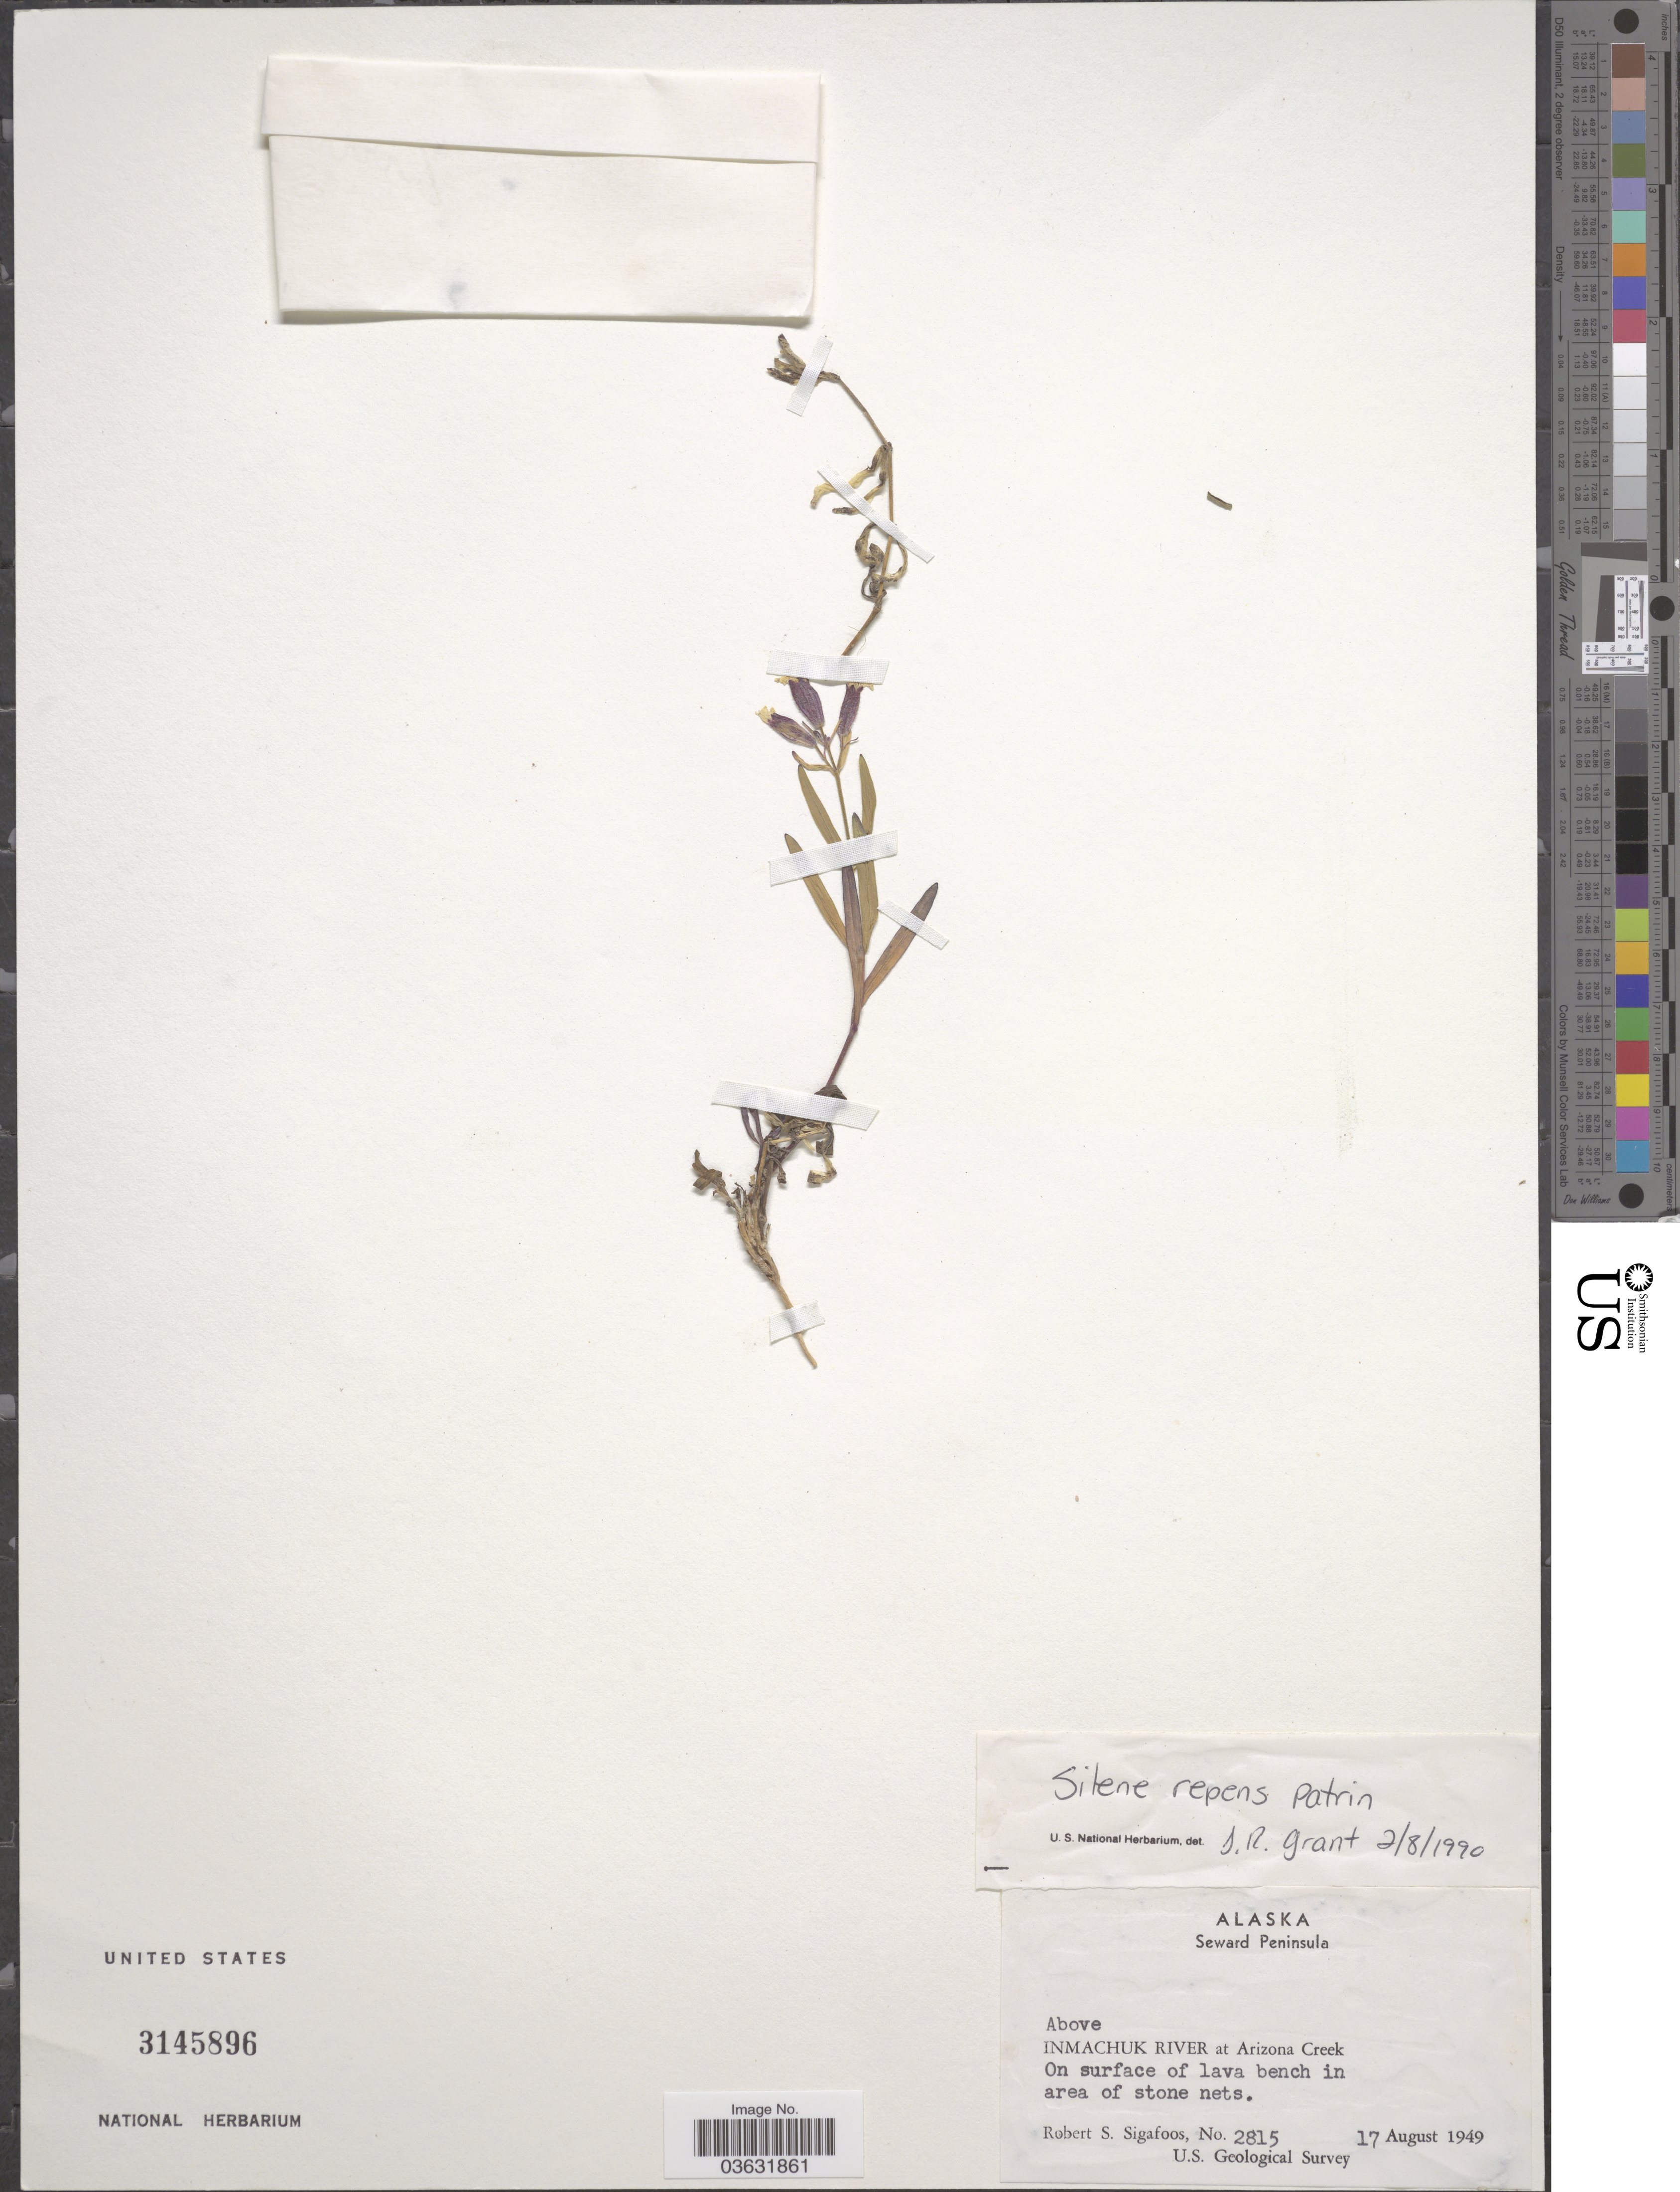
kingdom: Plantae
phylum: Tracheophyta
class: Magnoliopsida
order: Caryophyllales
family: Caryophyllaceae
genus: Silene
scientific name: Silene repens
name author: Patrin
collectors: R. Sigafoos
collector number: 2815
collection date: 1949-08-17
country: United States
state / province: Alaska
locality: Seward Peninsula. Above Inmachuk River at Arizona Creek.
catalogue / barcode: US 3145896